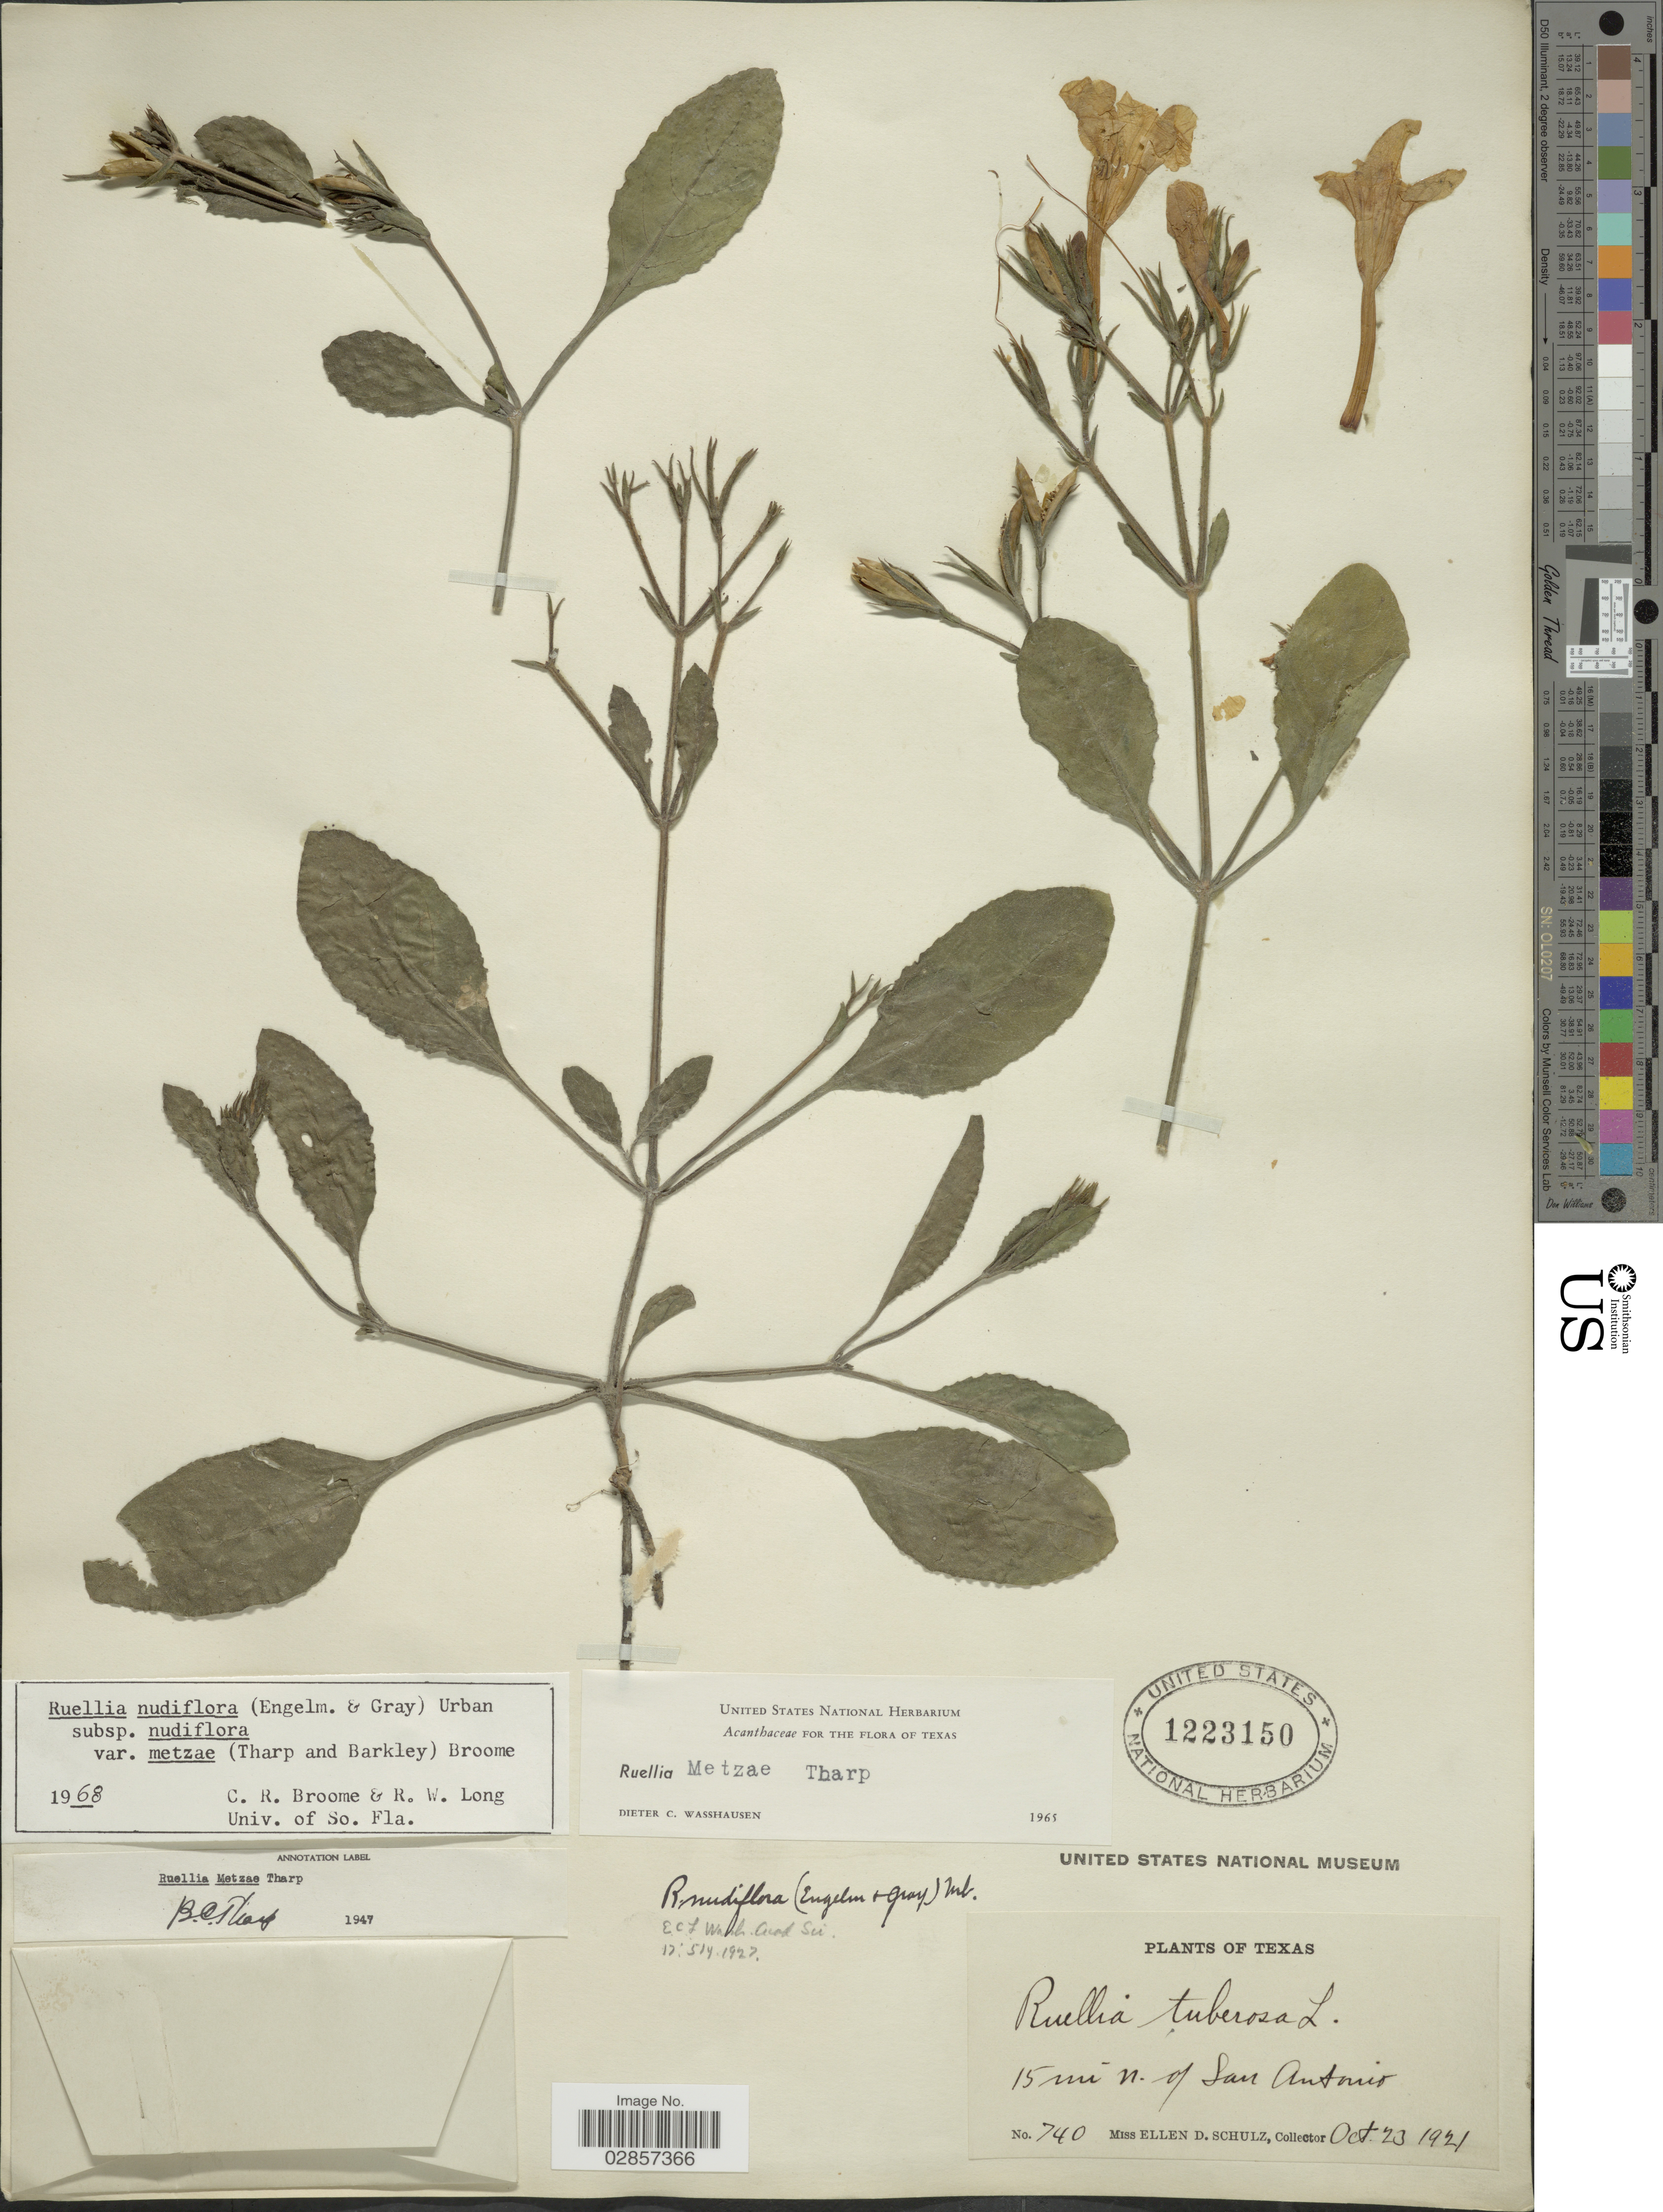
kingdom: Plantae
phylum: Tracheophyta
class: Magnoliopsida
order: Lamiales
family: Acanthaceae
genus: Ruellia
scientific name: Ruellia metziae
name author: Tharp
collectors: E. D. Schulz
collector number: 740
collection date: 1921-10-23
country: United States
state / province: Texas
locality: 15 mi. N. of San Antonio.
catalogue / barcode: US 1223150